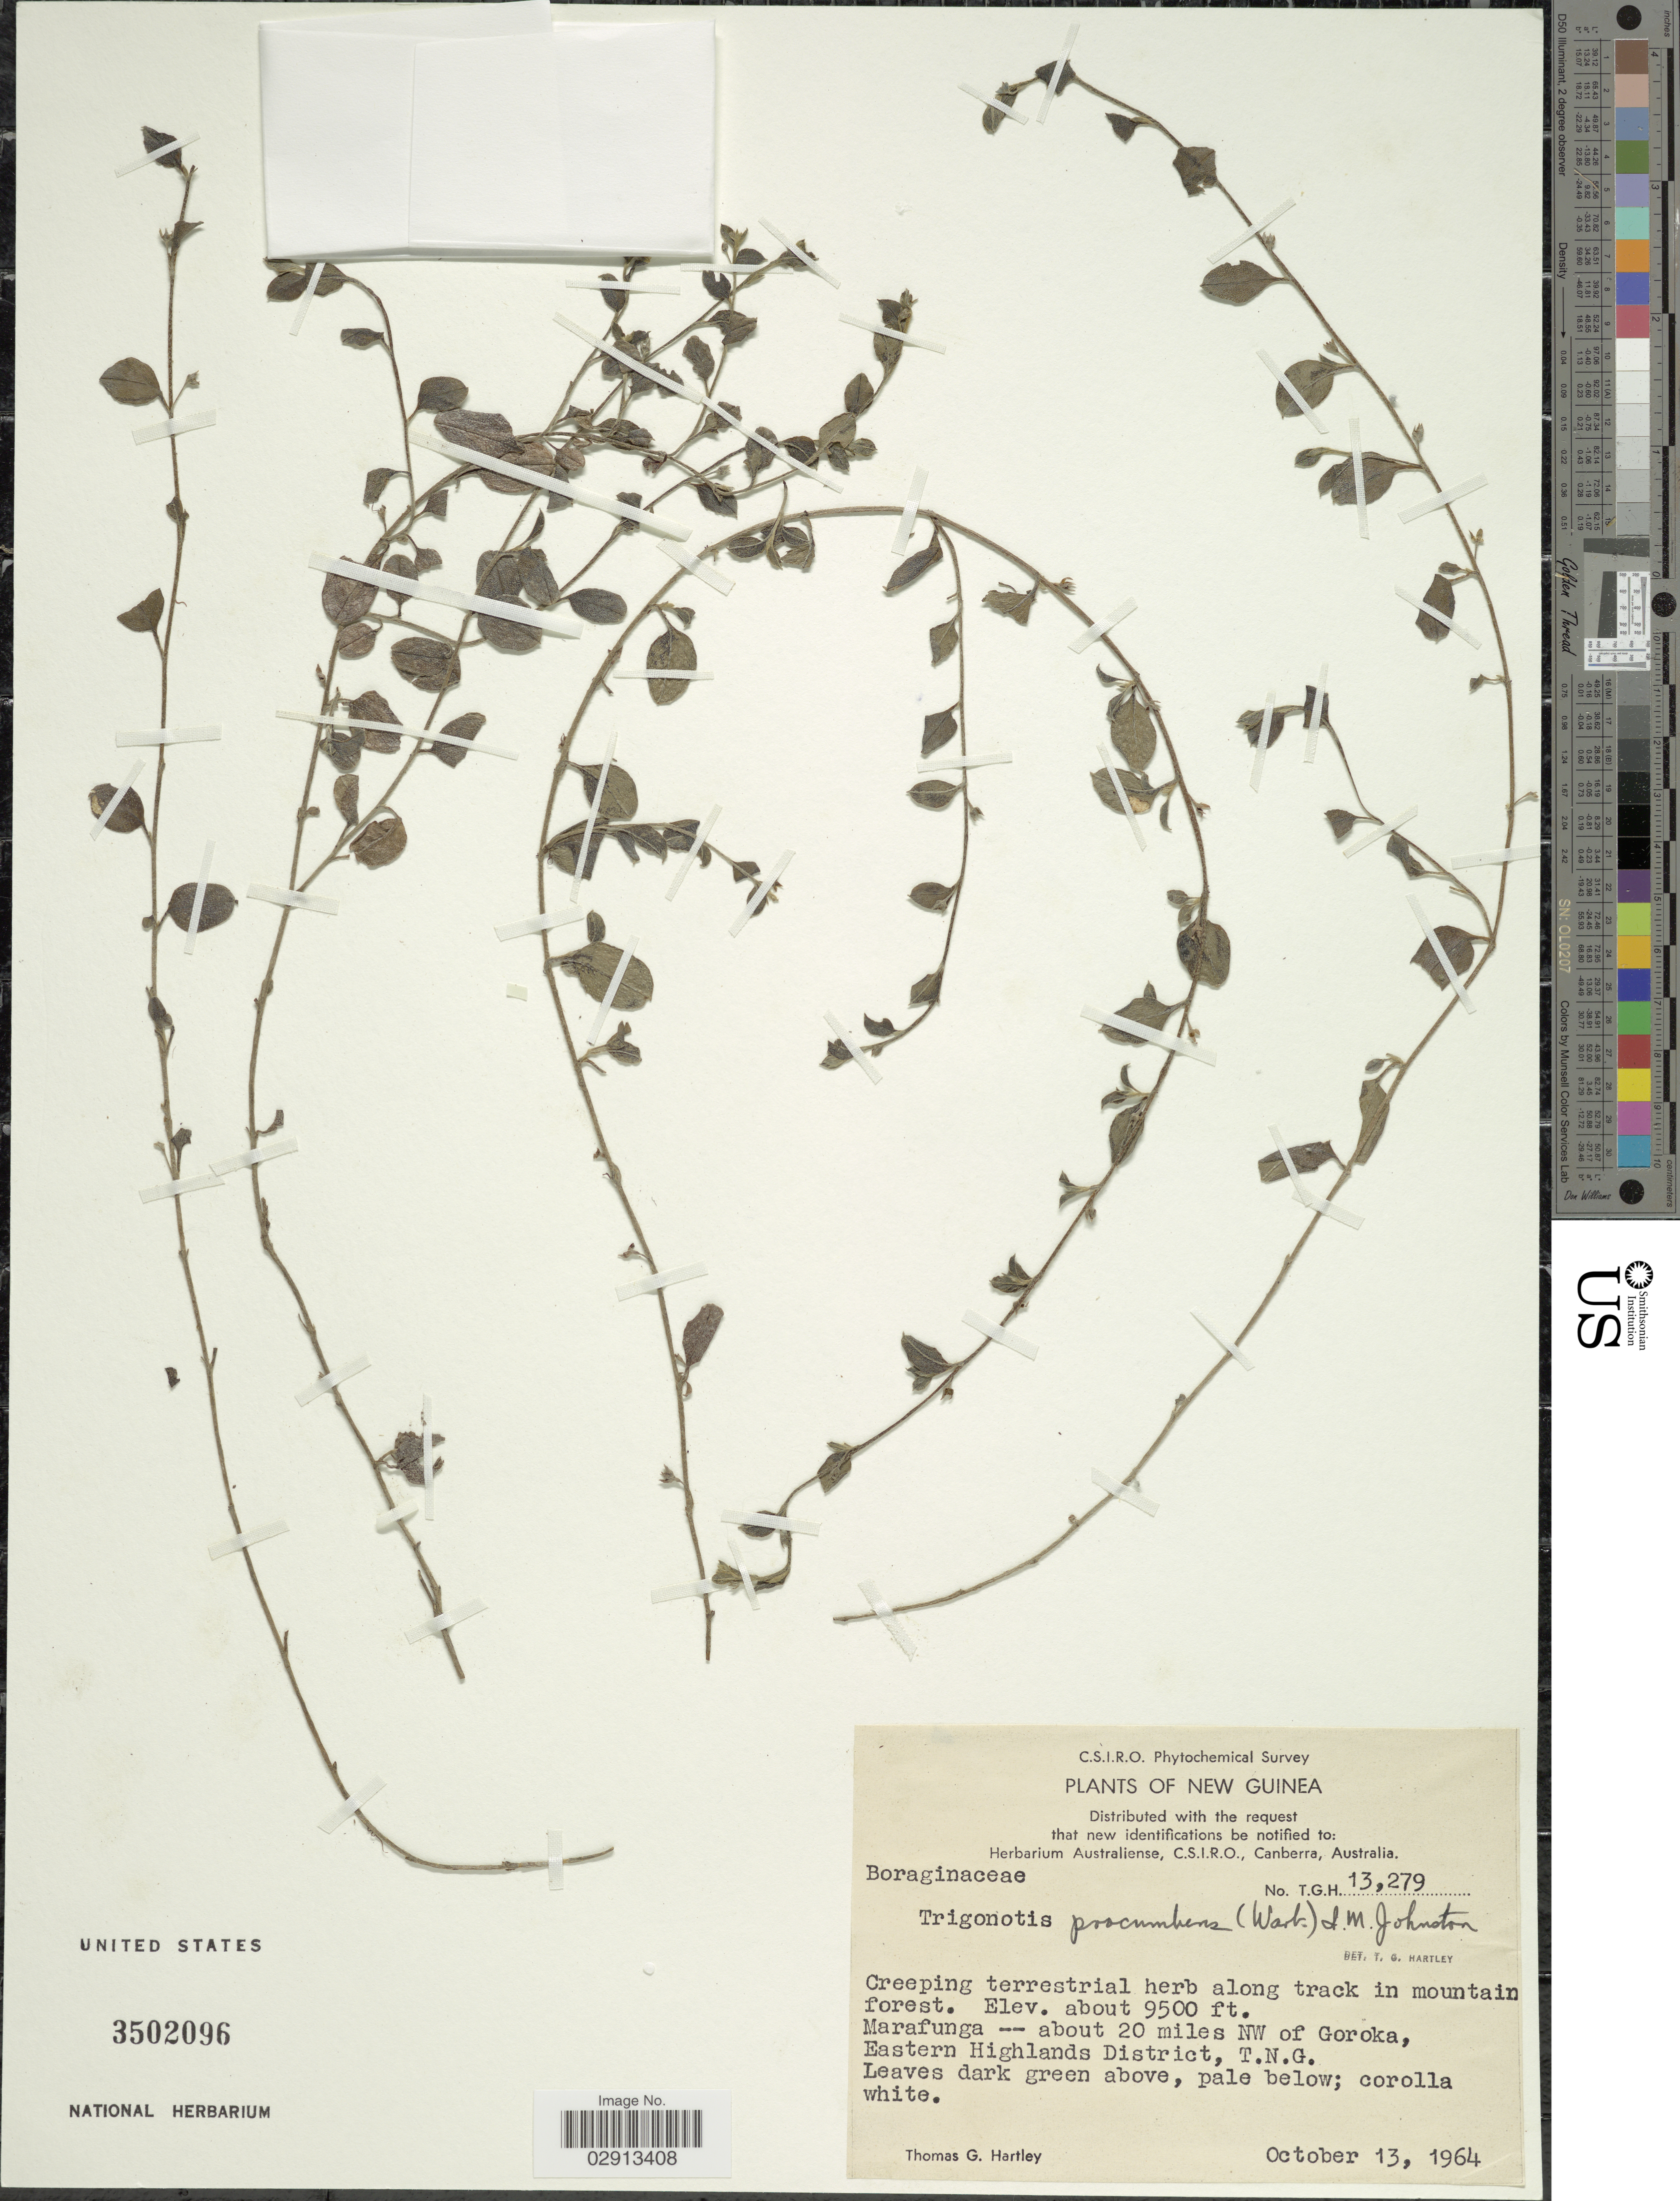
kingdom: Plantae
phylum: Tracheophyta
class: Magnoliopsida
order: Boraginales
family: Boraginaceae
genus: Trigonotis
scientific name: Trigonotis procumbens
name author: (Warb.) I.M. Johnst.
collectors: T. G. Hartley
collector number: T.G.H. 13279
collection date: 1964-10-13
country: Papua New Guinea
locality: New Guinea. Along track in mountain forest. Marafunga -- about 20 miles NW of Goroka, Eastern Highlands District. T. N. G.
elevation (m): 2896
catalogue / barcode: US 3502096